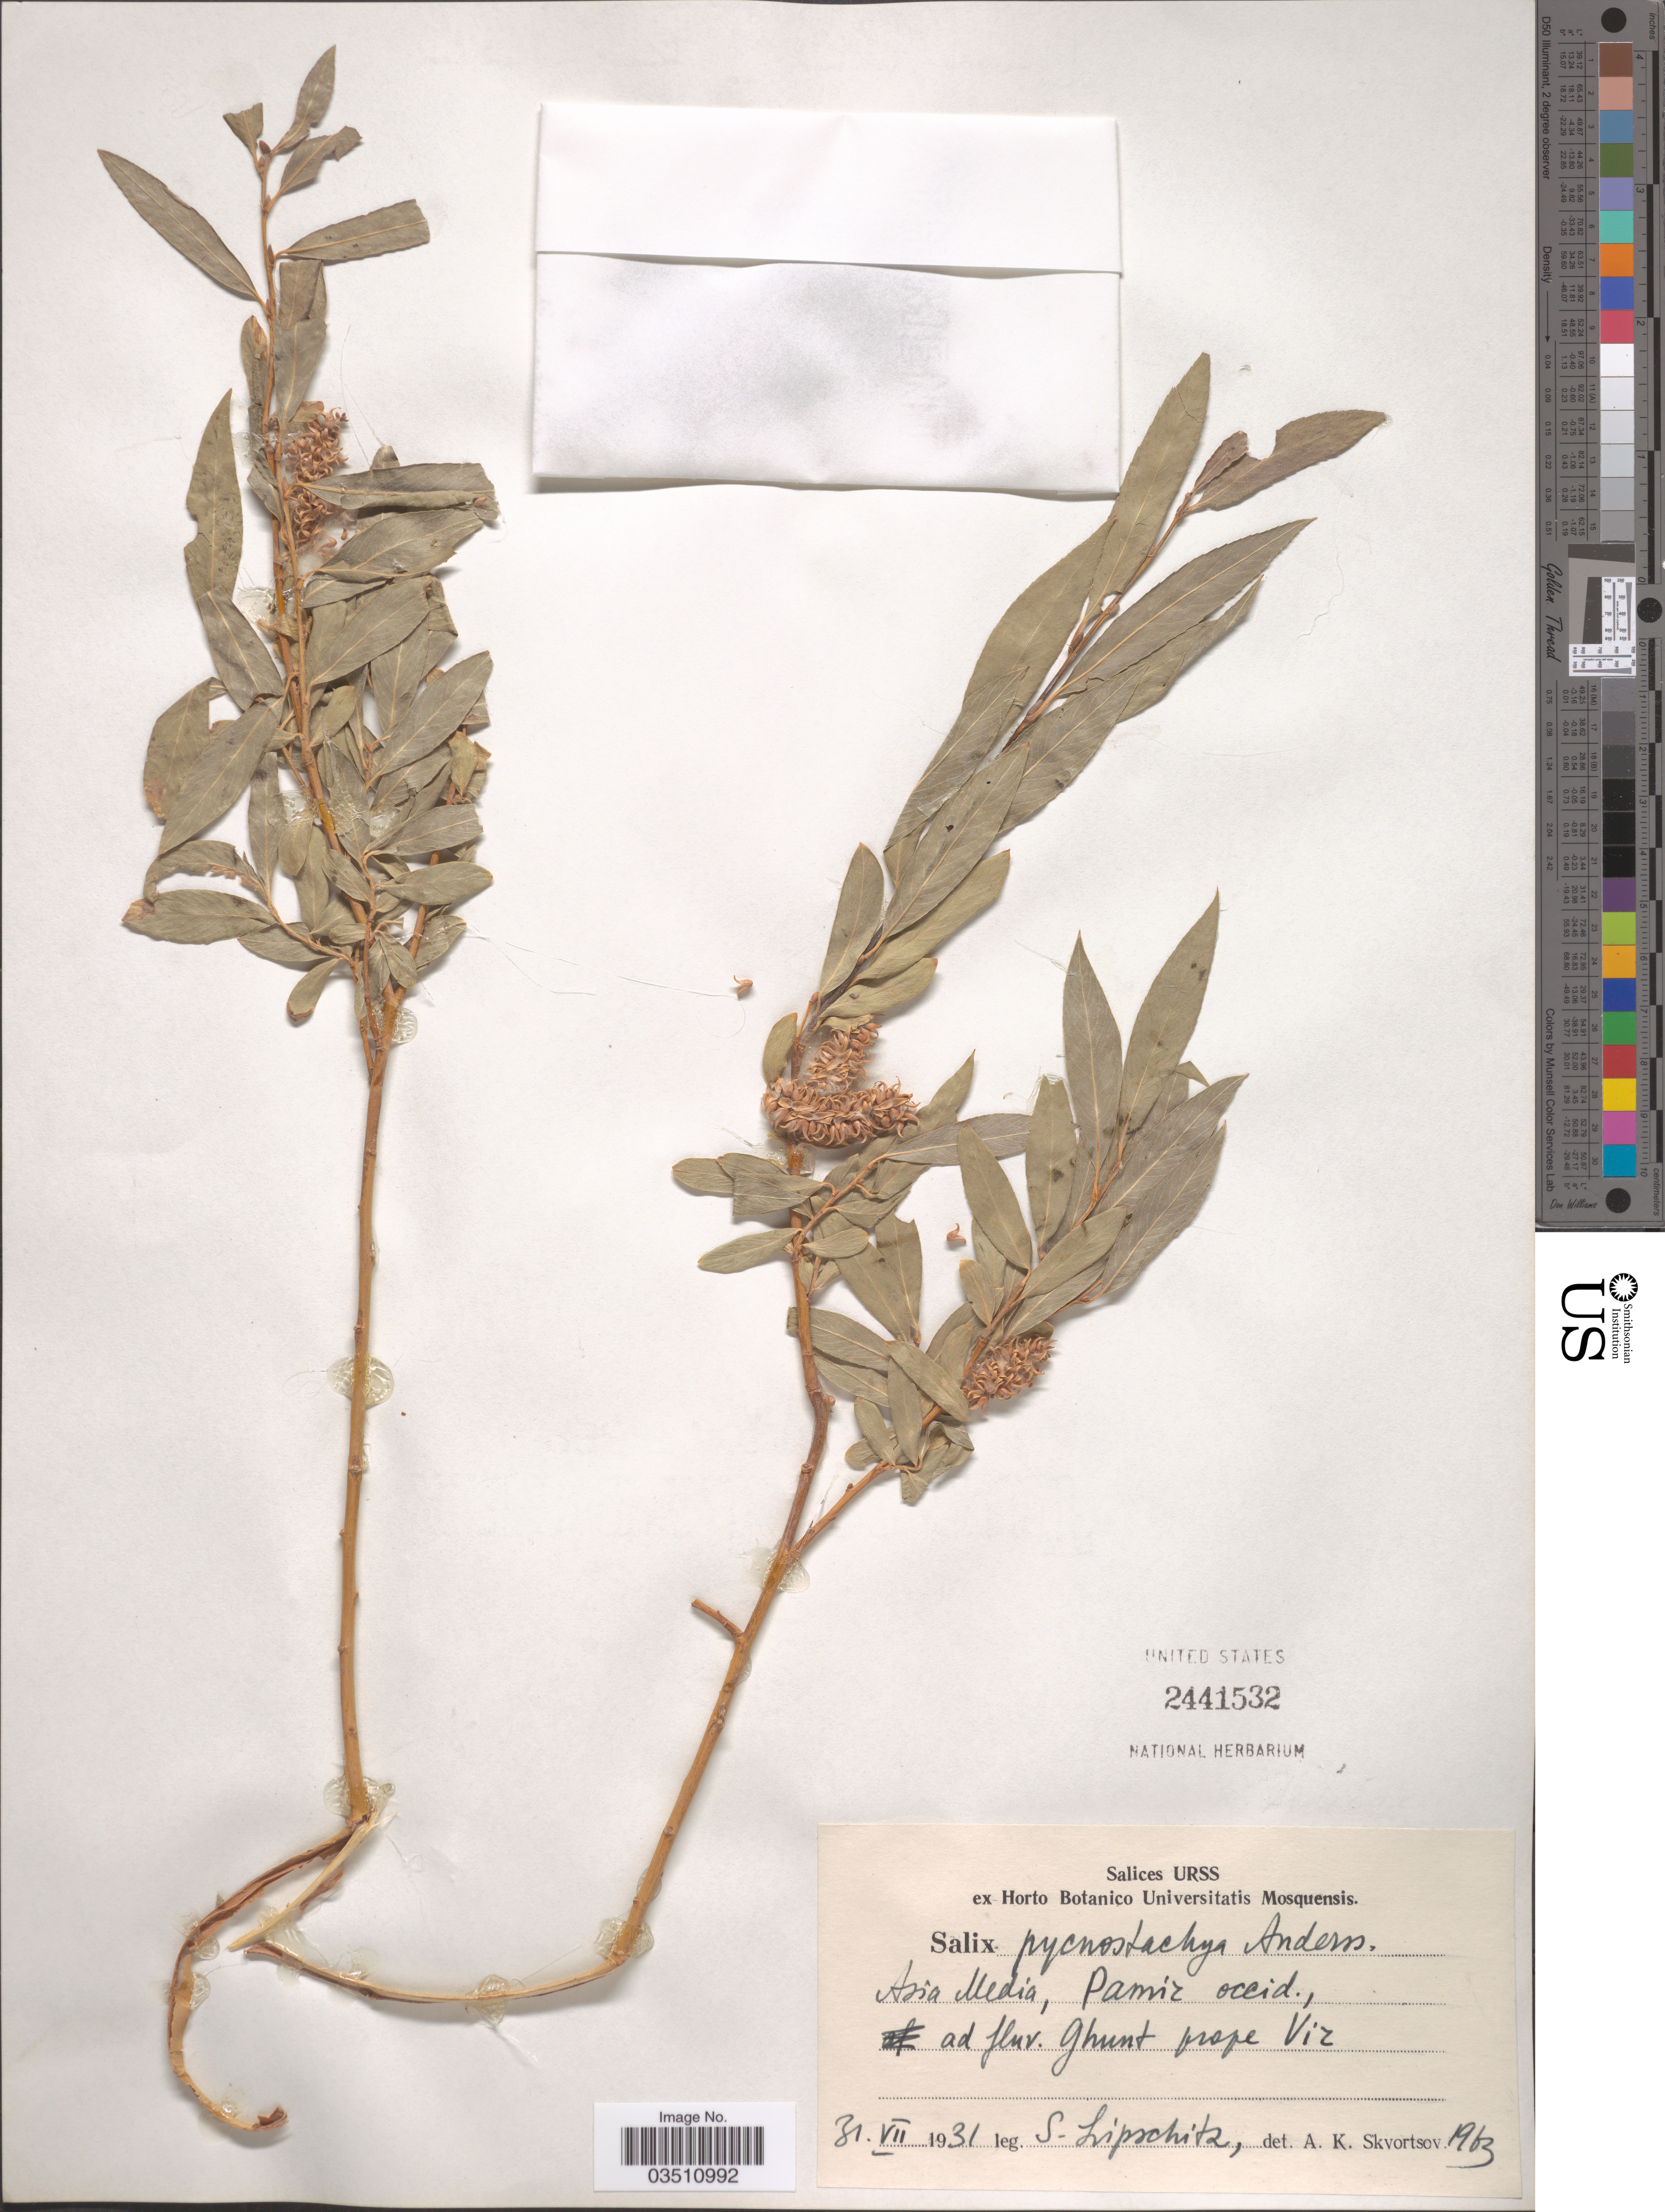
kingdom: Plantae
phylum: Tracheophyta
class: Magnoliopsida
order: Malpighiales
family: Salicaceae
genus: Salix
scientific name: Salix pycnostachya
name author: Andersson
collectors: S. Lipschitz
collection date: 1931-07-31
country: Tajikistan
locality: Asia Media, Pamir occid., ad fluv. Ghunt prope Viz.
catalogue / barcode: US 2441532